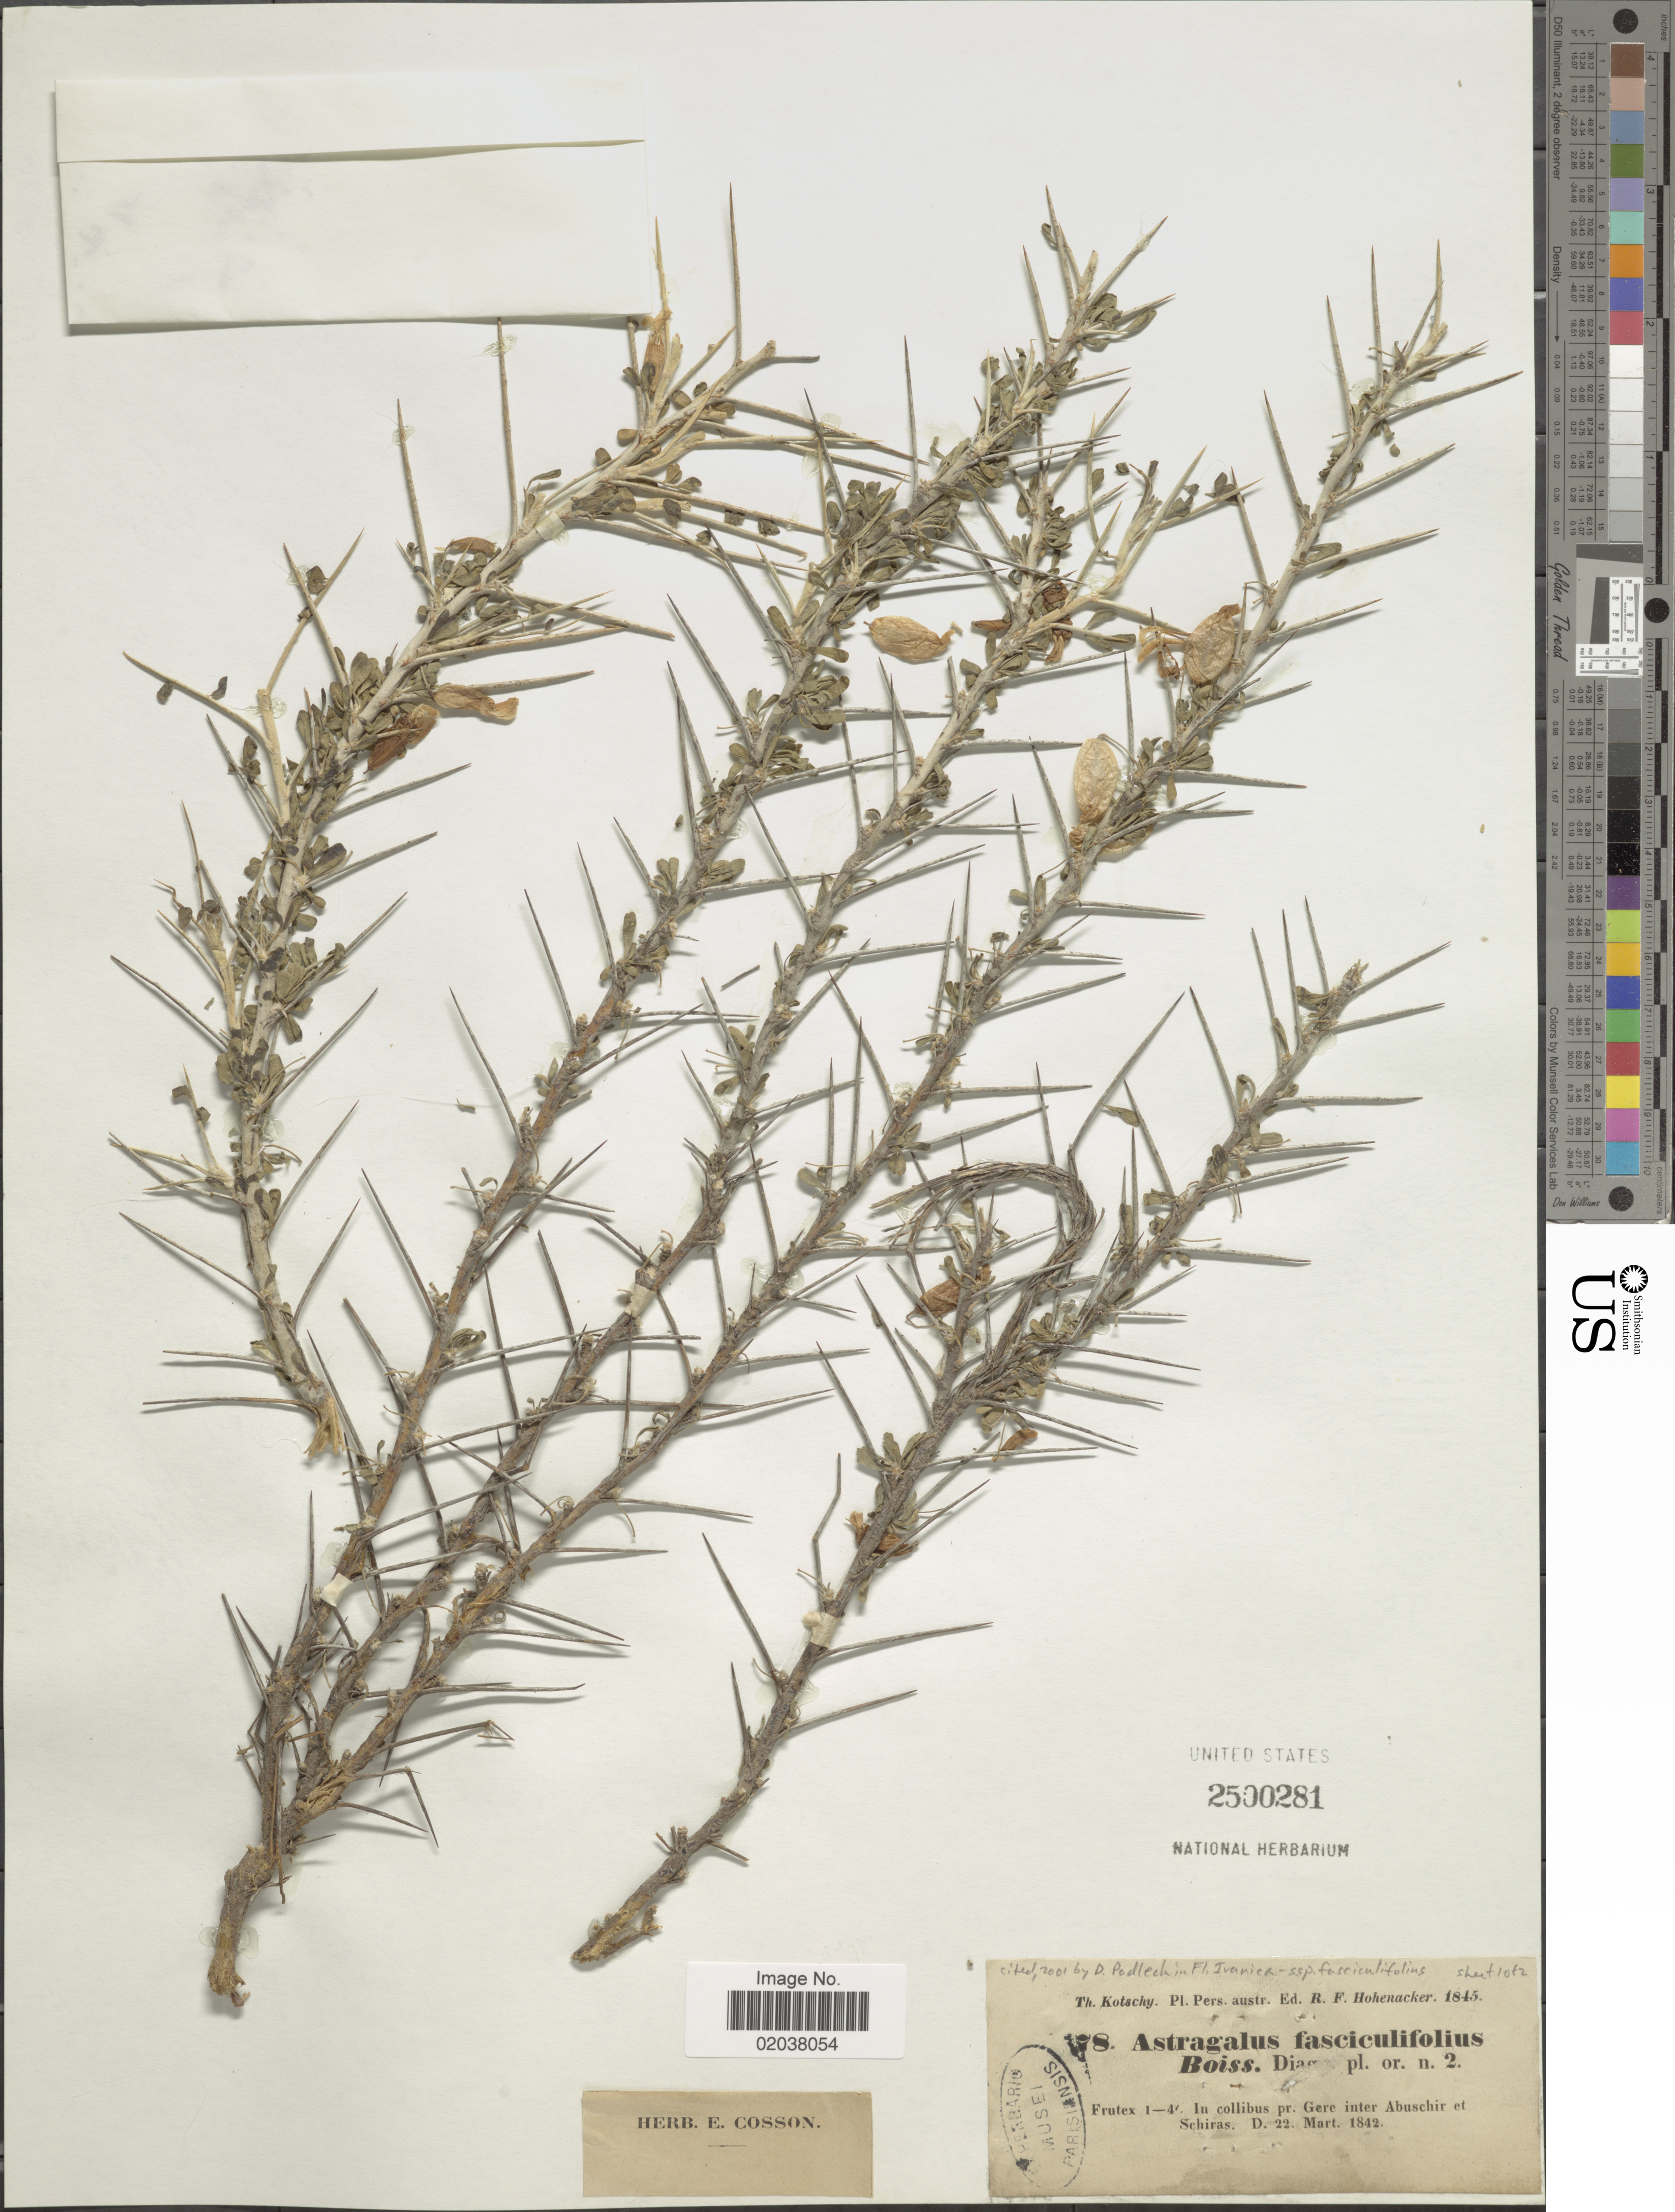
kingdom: Plantae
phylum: Tracheophyta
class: Magnoliopsida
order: Fabales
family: Fabaceae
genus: Astragalus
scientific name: Astragalus fasciculifolius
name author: Boiss.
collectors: K. G. Kotschy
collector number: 78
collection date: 1842-03-22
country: Iran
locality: Pers. austr. In collibus pr. Gere inter Abuschir et Schiras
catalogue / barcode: US 2500281